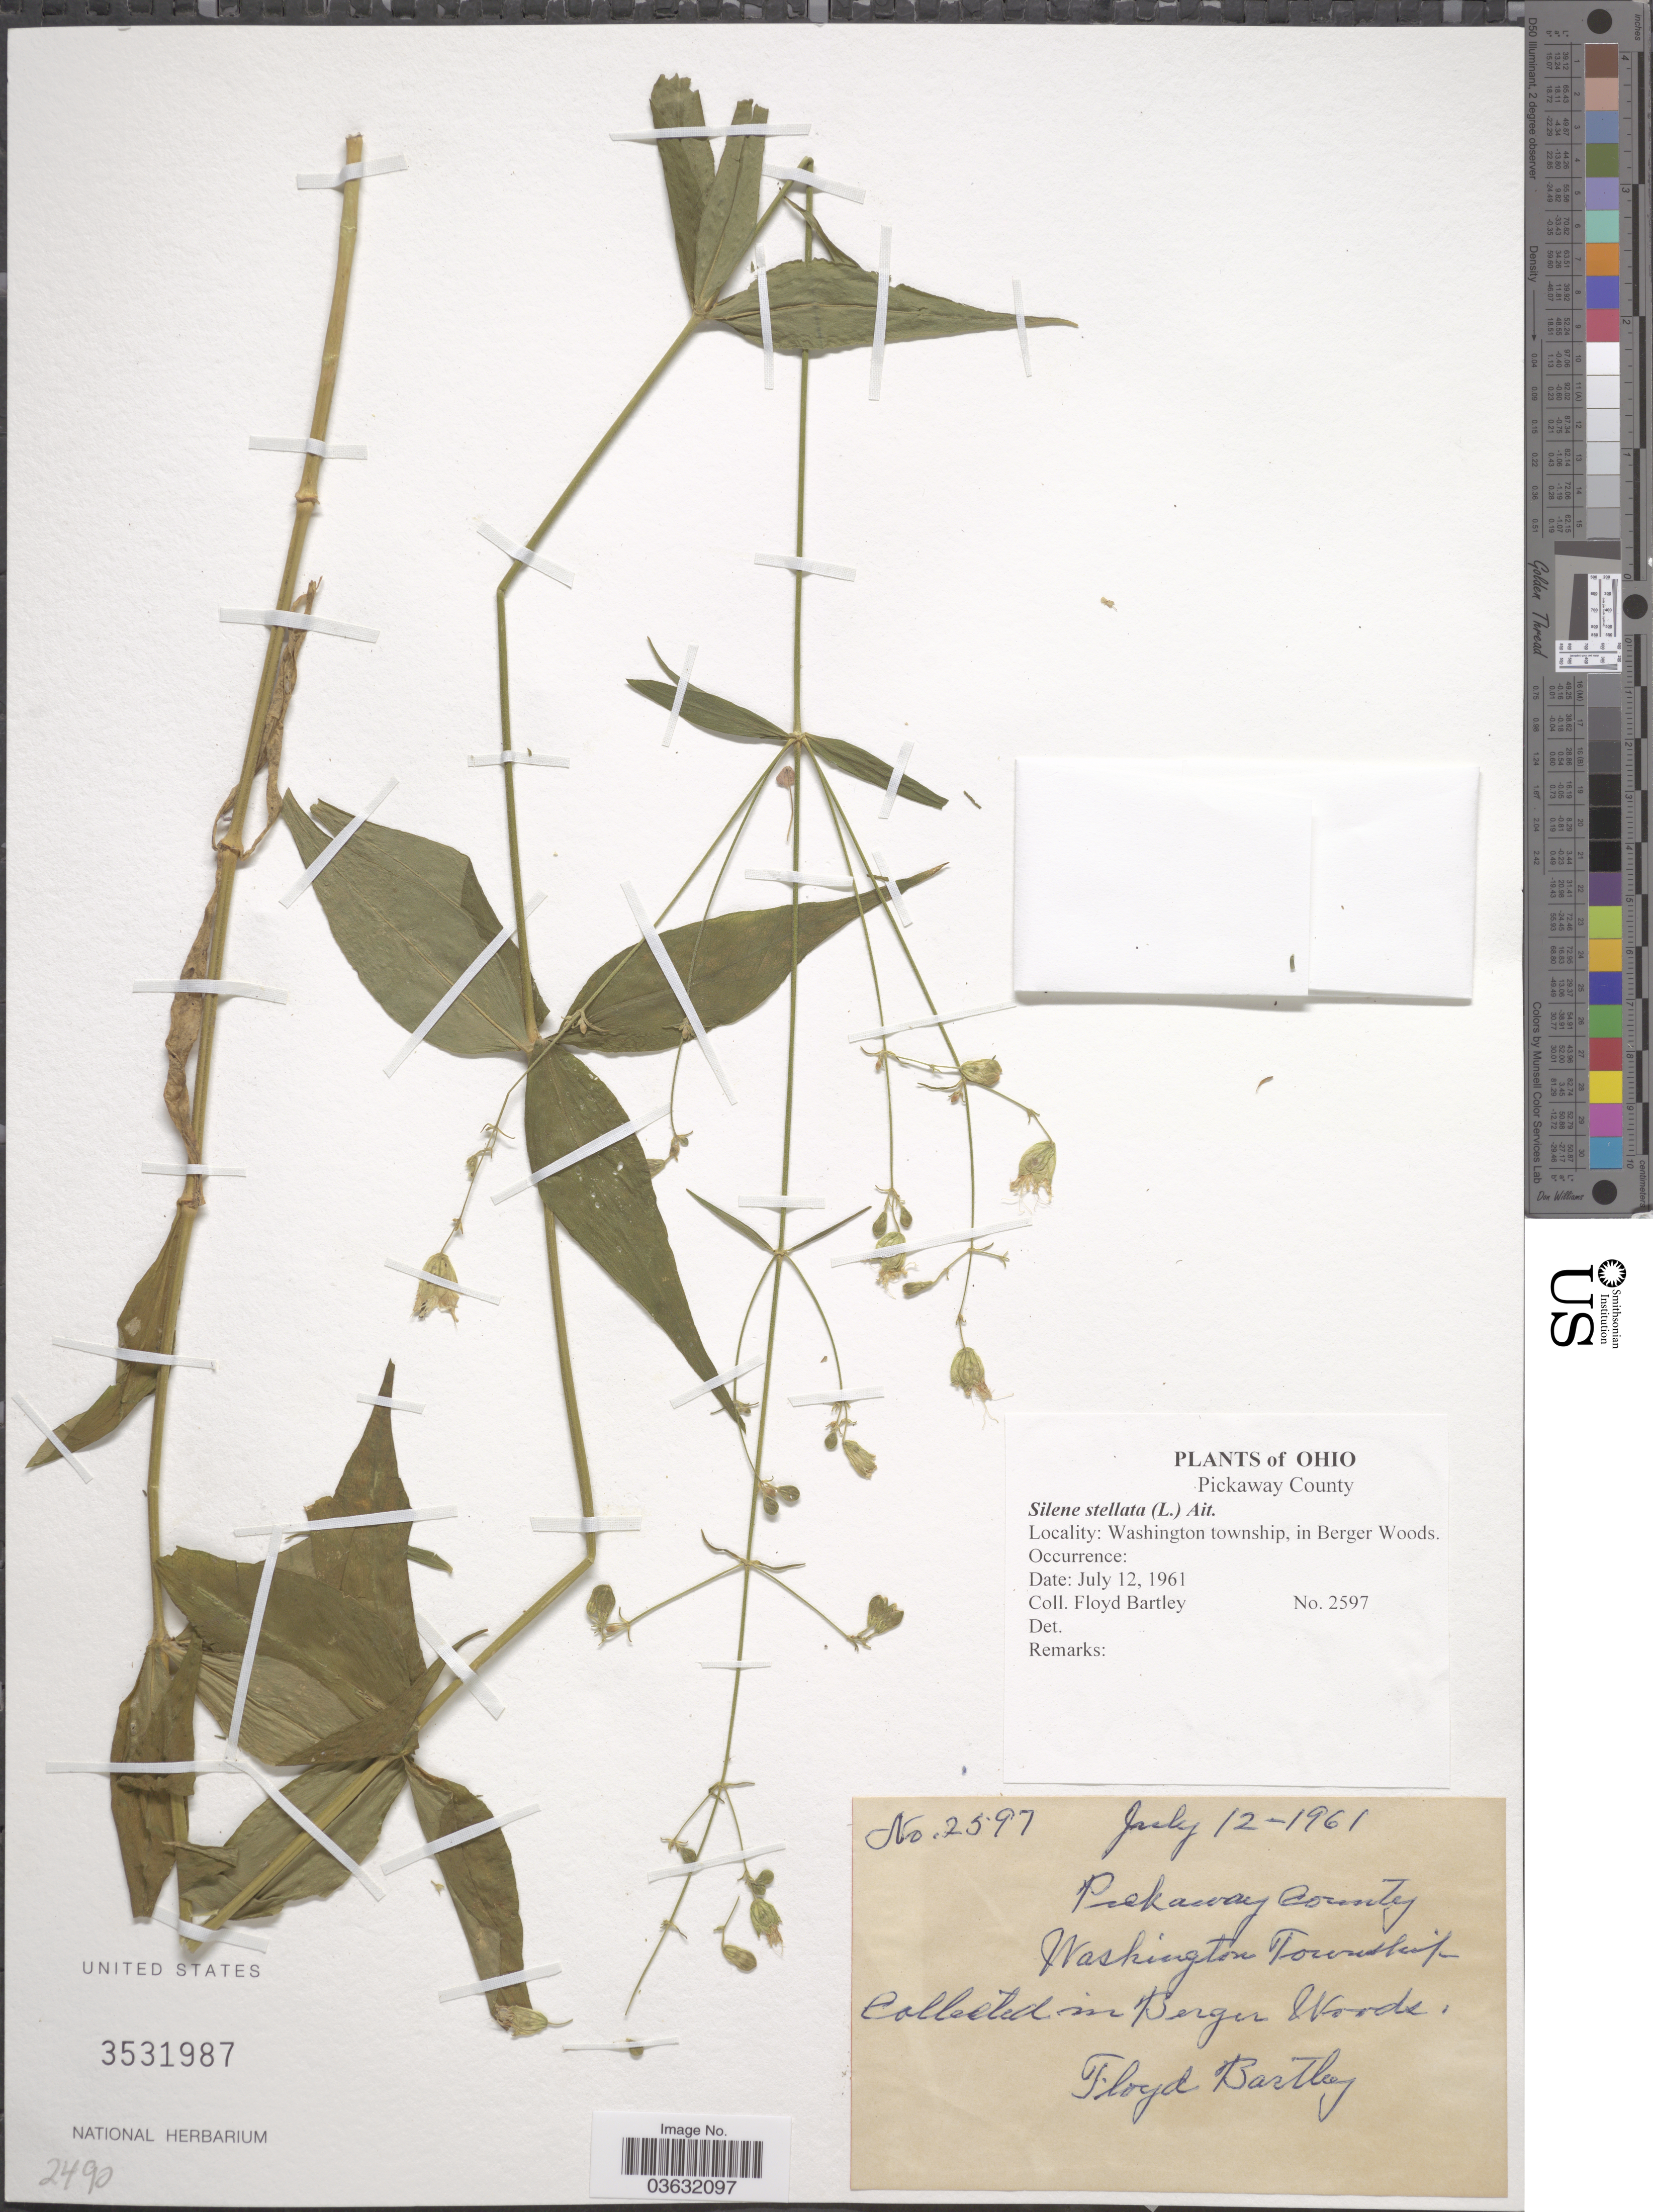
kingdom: Plantae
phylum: Tracheophyta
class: Magnoliopsida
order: Caryophyllales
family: Caryophyllaceae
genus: Silene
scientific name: Silene stellata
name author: (L.) Coyte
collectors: F. Bartley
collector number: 2597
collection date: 1961-07-12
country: United States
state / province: Ohio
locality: Pickaway County. Washington township, in Berger Woods.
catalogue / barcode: US 3531987